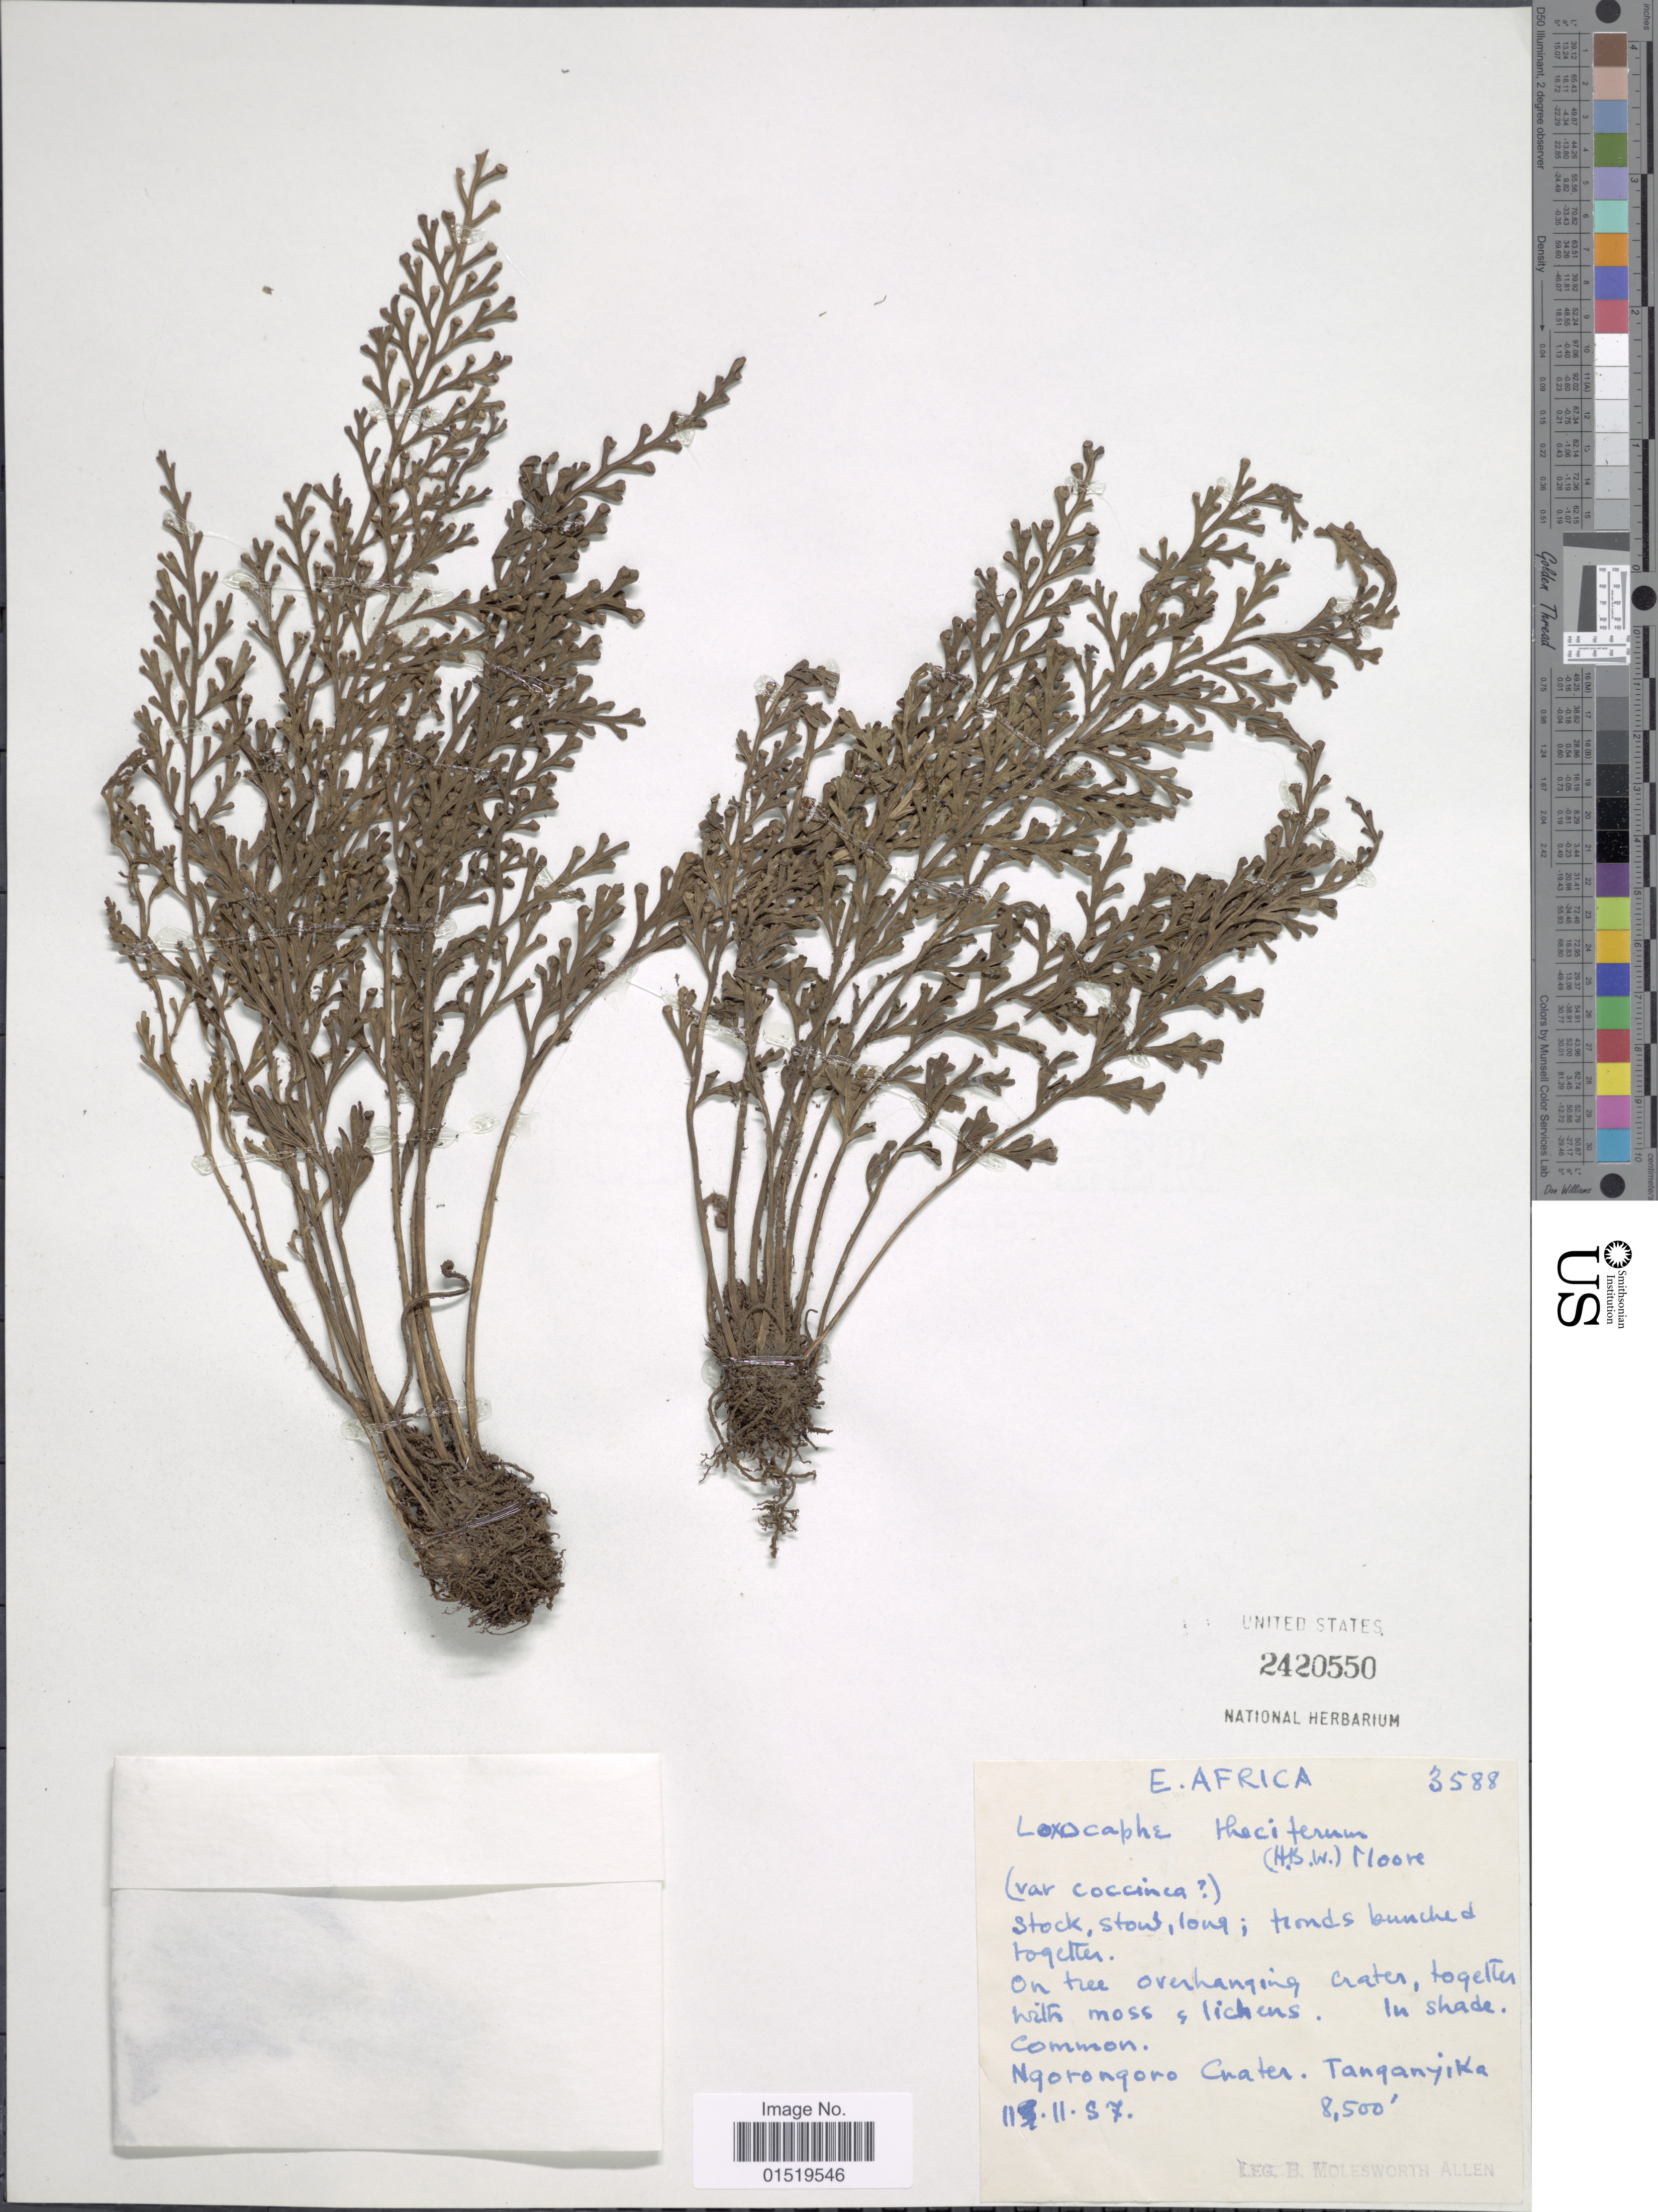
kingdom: Plantae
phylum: Tracheophyta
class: Polypodiopsida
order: Polypodiales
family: Aspleniaceae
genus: Asplenium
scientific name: Asplenium theciferum var. concinnum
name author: (Schrad.) Schelpe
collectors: B. E. G. Molesworth-Allen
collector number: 3588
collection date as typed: Transcribed d/m/y: 11/11/57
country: Tanzania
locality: Ngorongoro Crater, Tangayika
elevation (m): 2591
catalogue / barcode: US 2420550